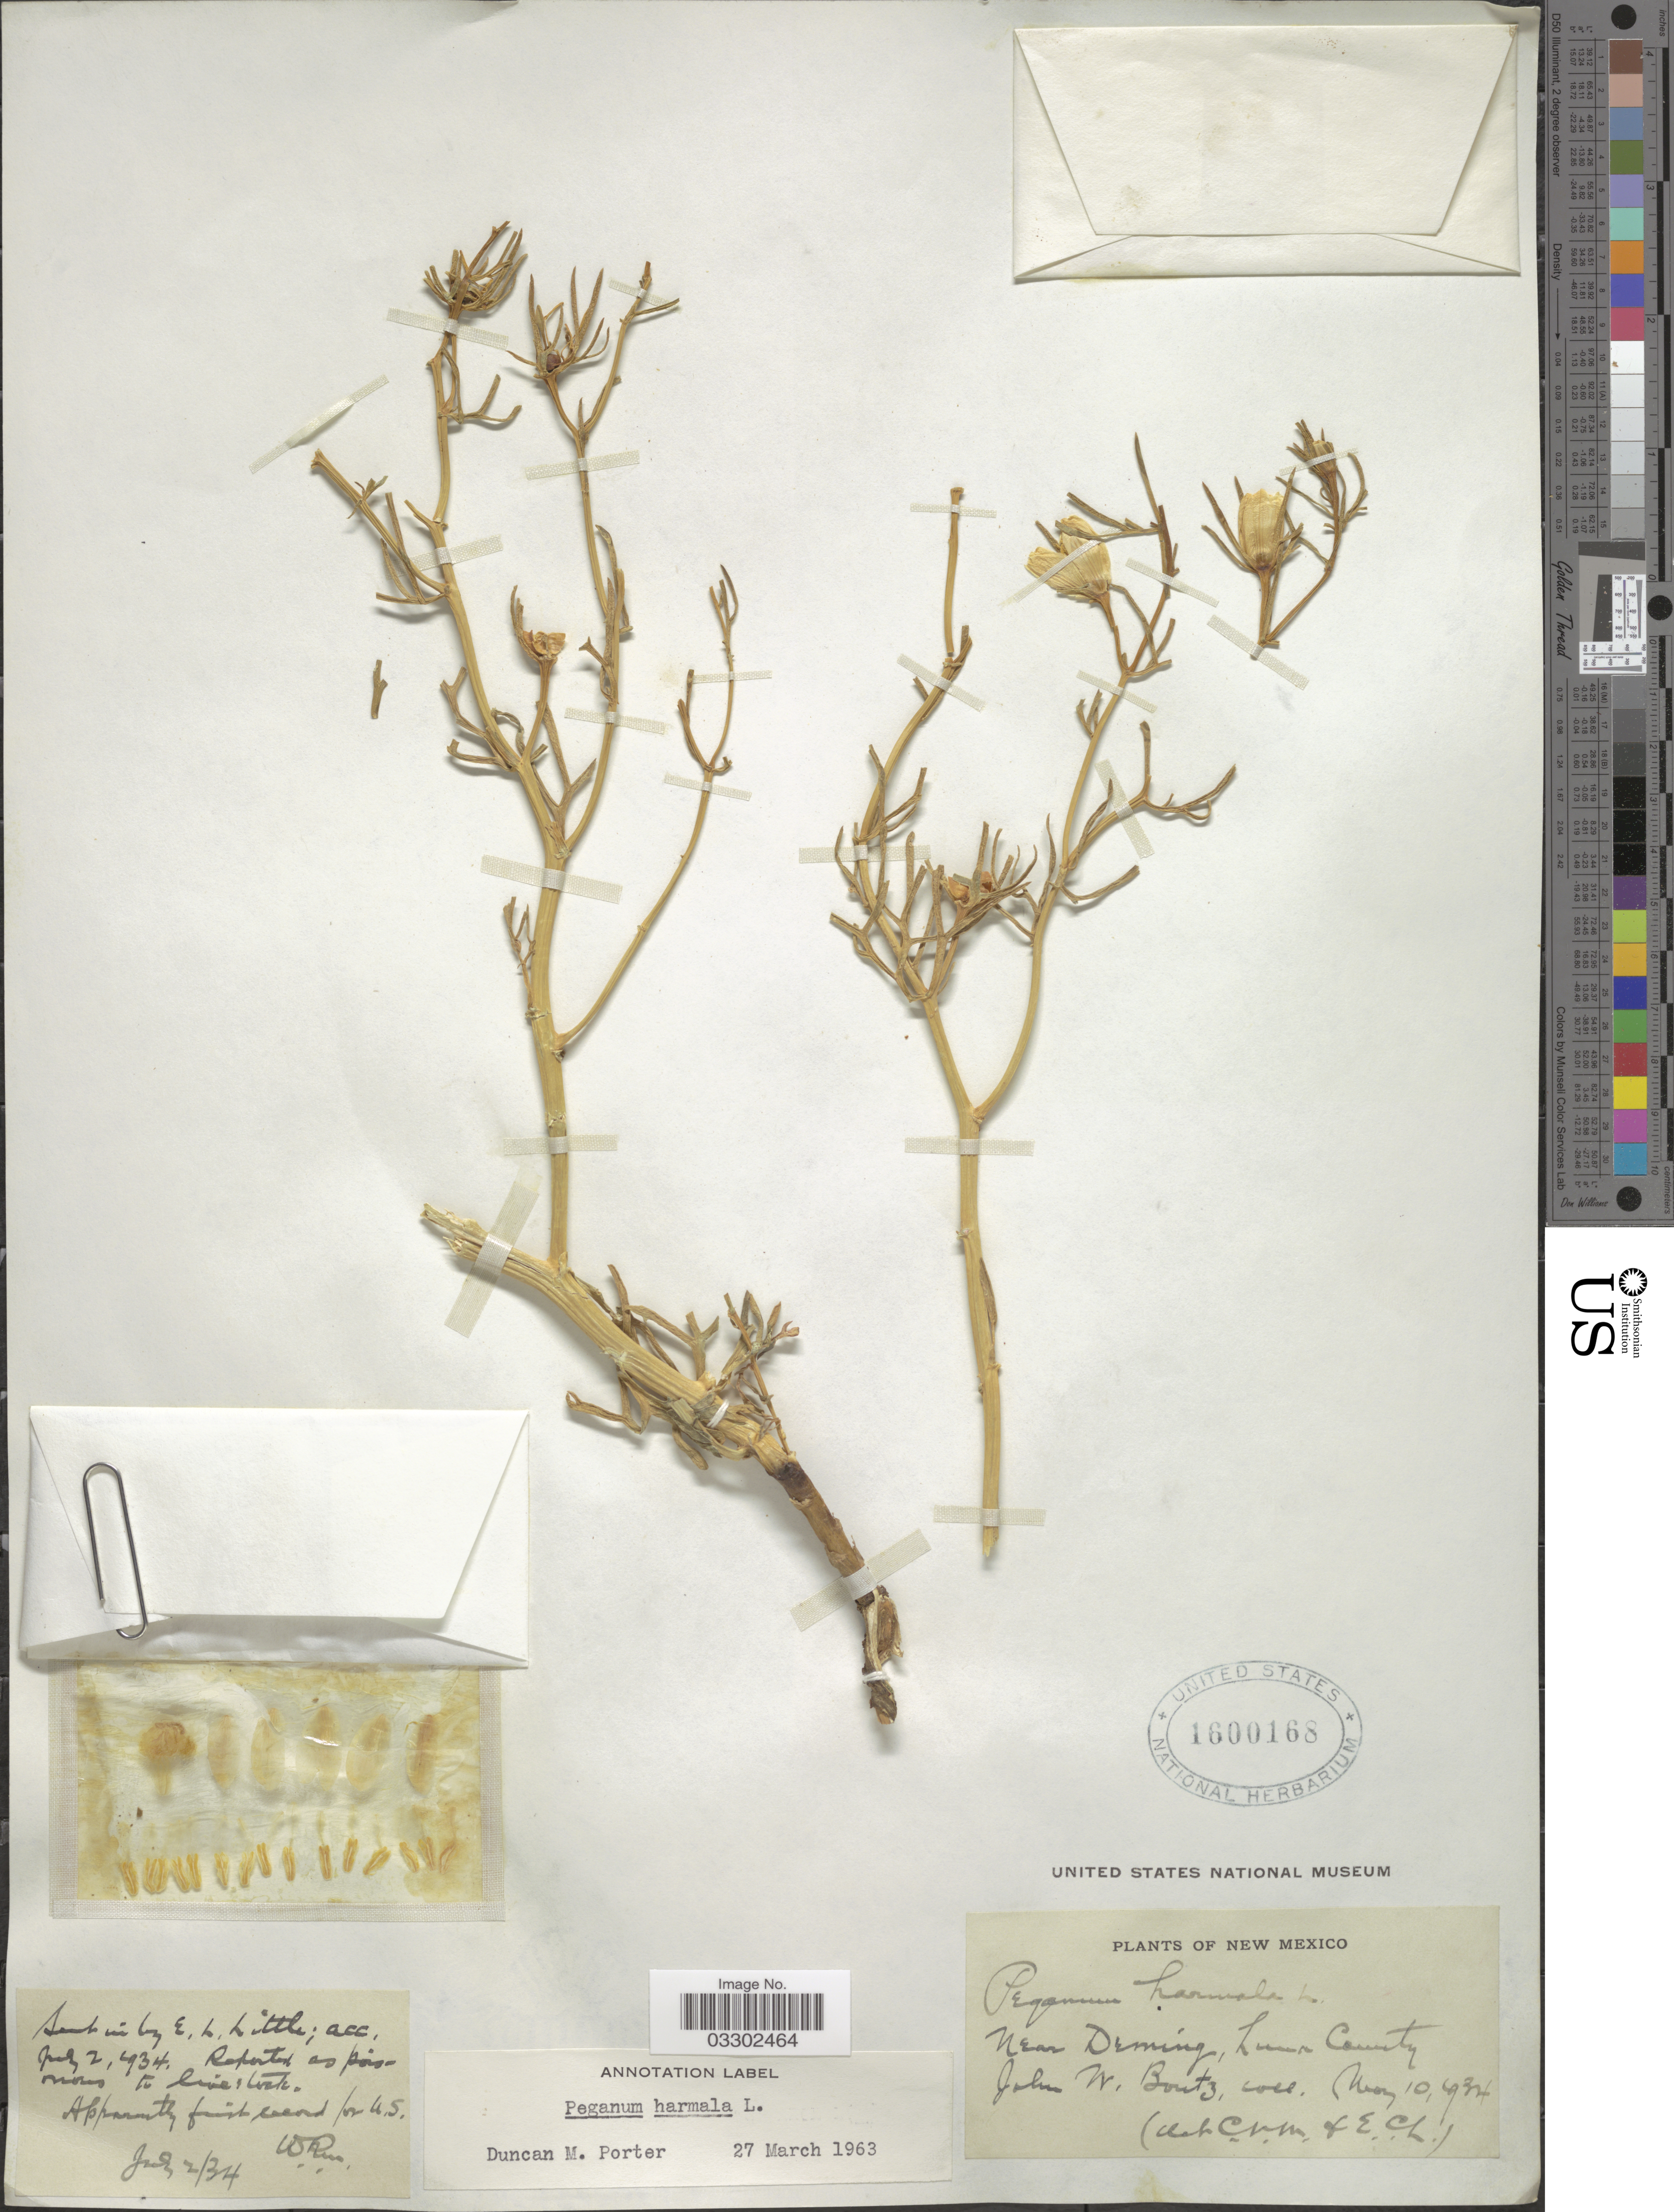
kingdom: Plantae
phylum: Tracheophyta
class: Magnoliopsida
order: Sapindales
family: Tetradiclidaceae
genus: Peganum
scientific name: Peganum harmala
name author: L.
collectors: J. Boutz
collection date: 1934-05-10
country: United States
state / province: New Mexico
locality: Near Deming, Luna County.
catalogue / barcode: US 1600168